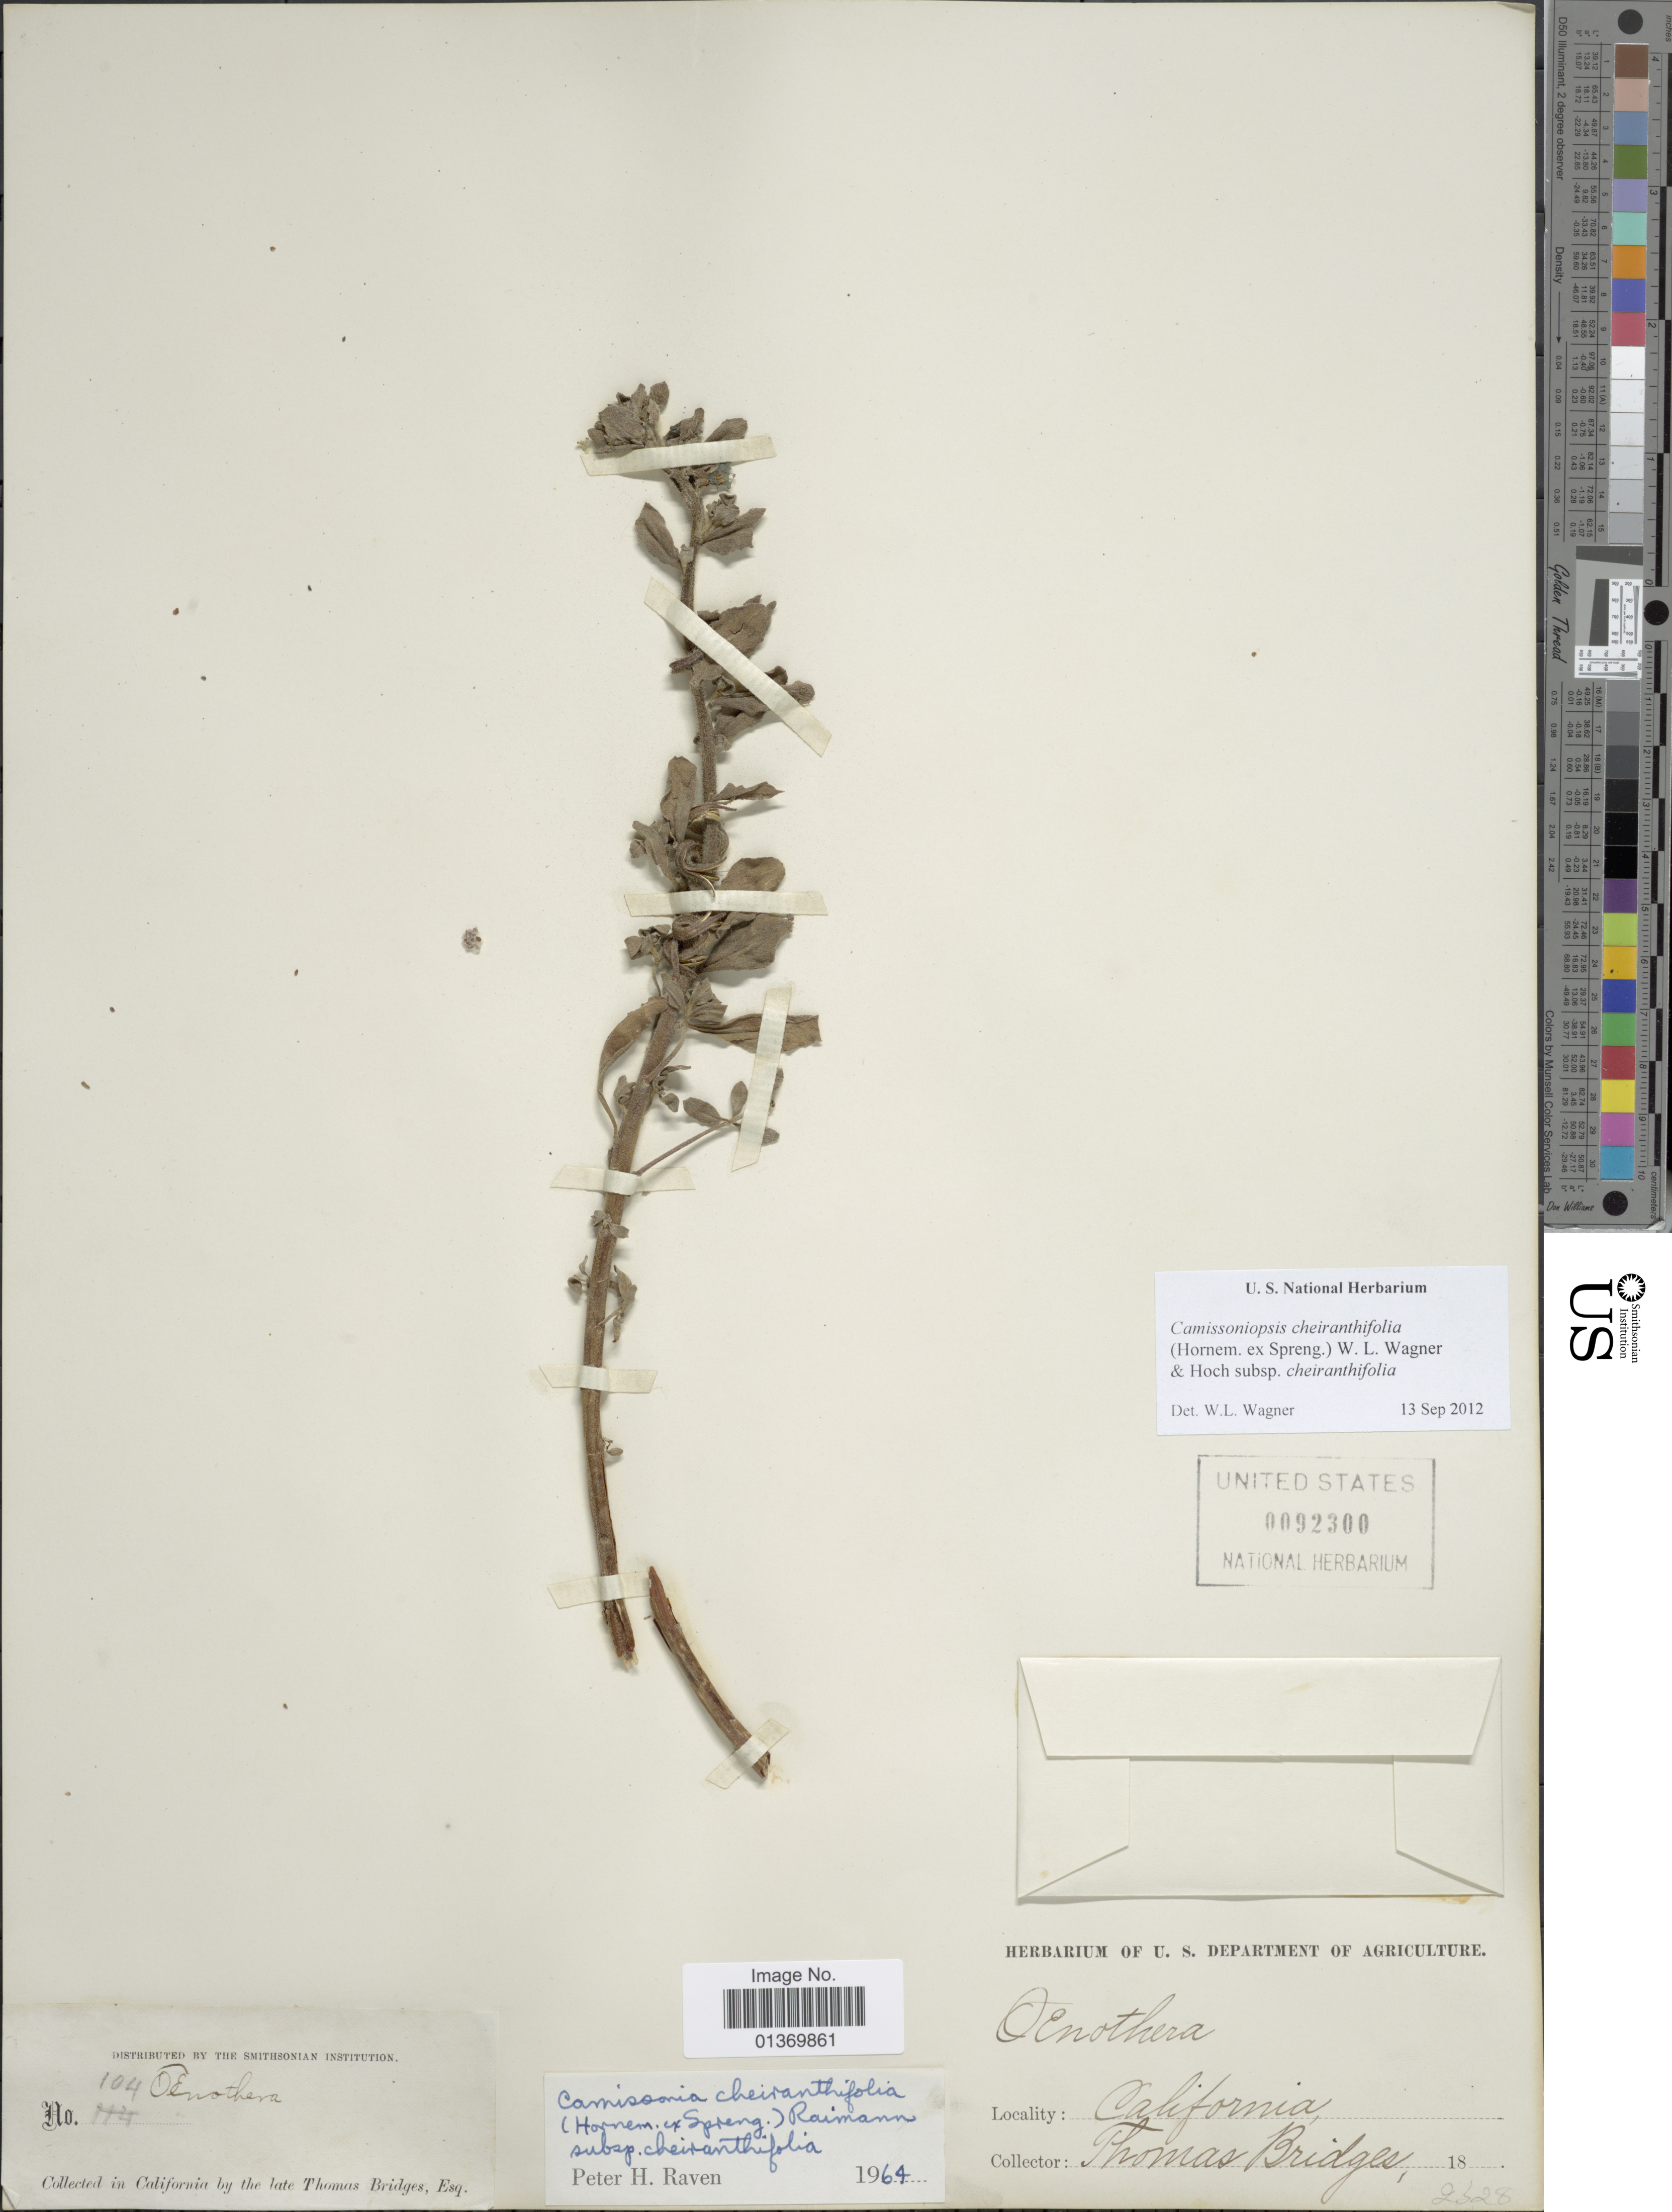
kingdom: Plantae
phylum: Tracheophyta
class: Magnoliopsida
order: Myrtales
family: Onagraceae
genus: Camissoniopsis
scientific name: Camissoniopsis cheiranthifolia subsp. cheiranthifolia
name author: (Hornem. ex Spreng.) W.L. Wagner & Hoch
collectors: T. Bridges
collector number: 104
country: United States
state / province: California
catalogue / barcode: US 92300